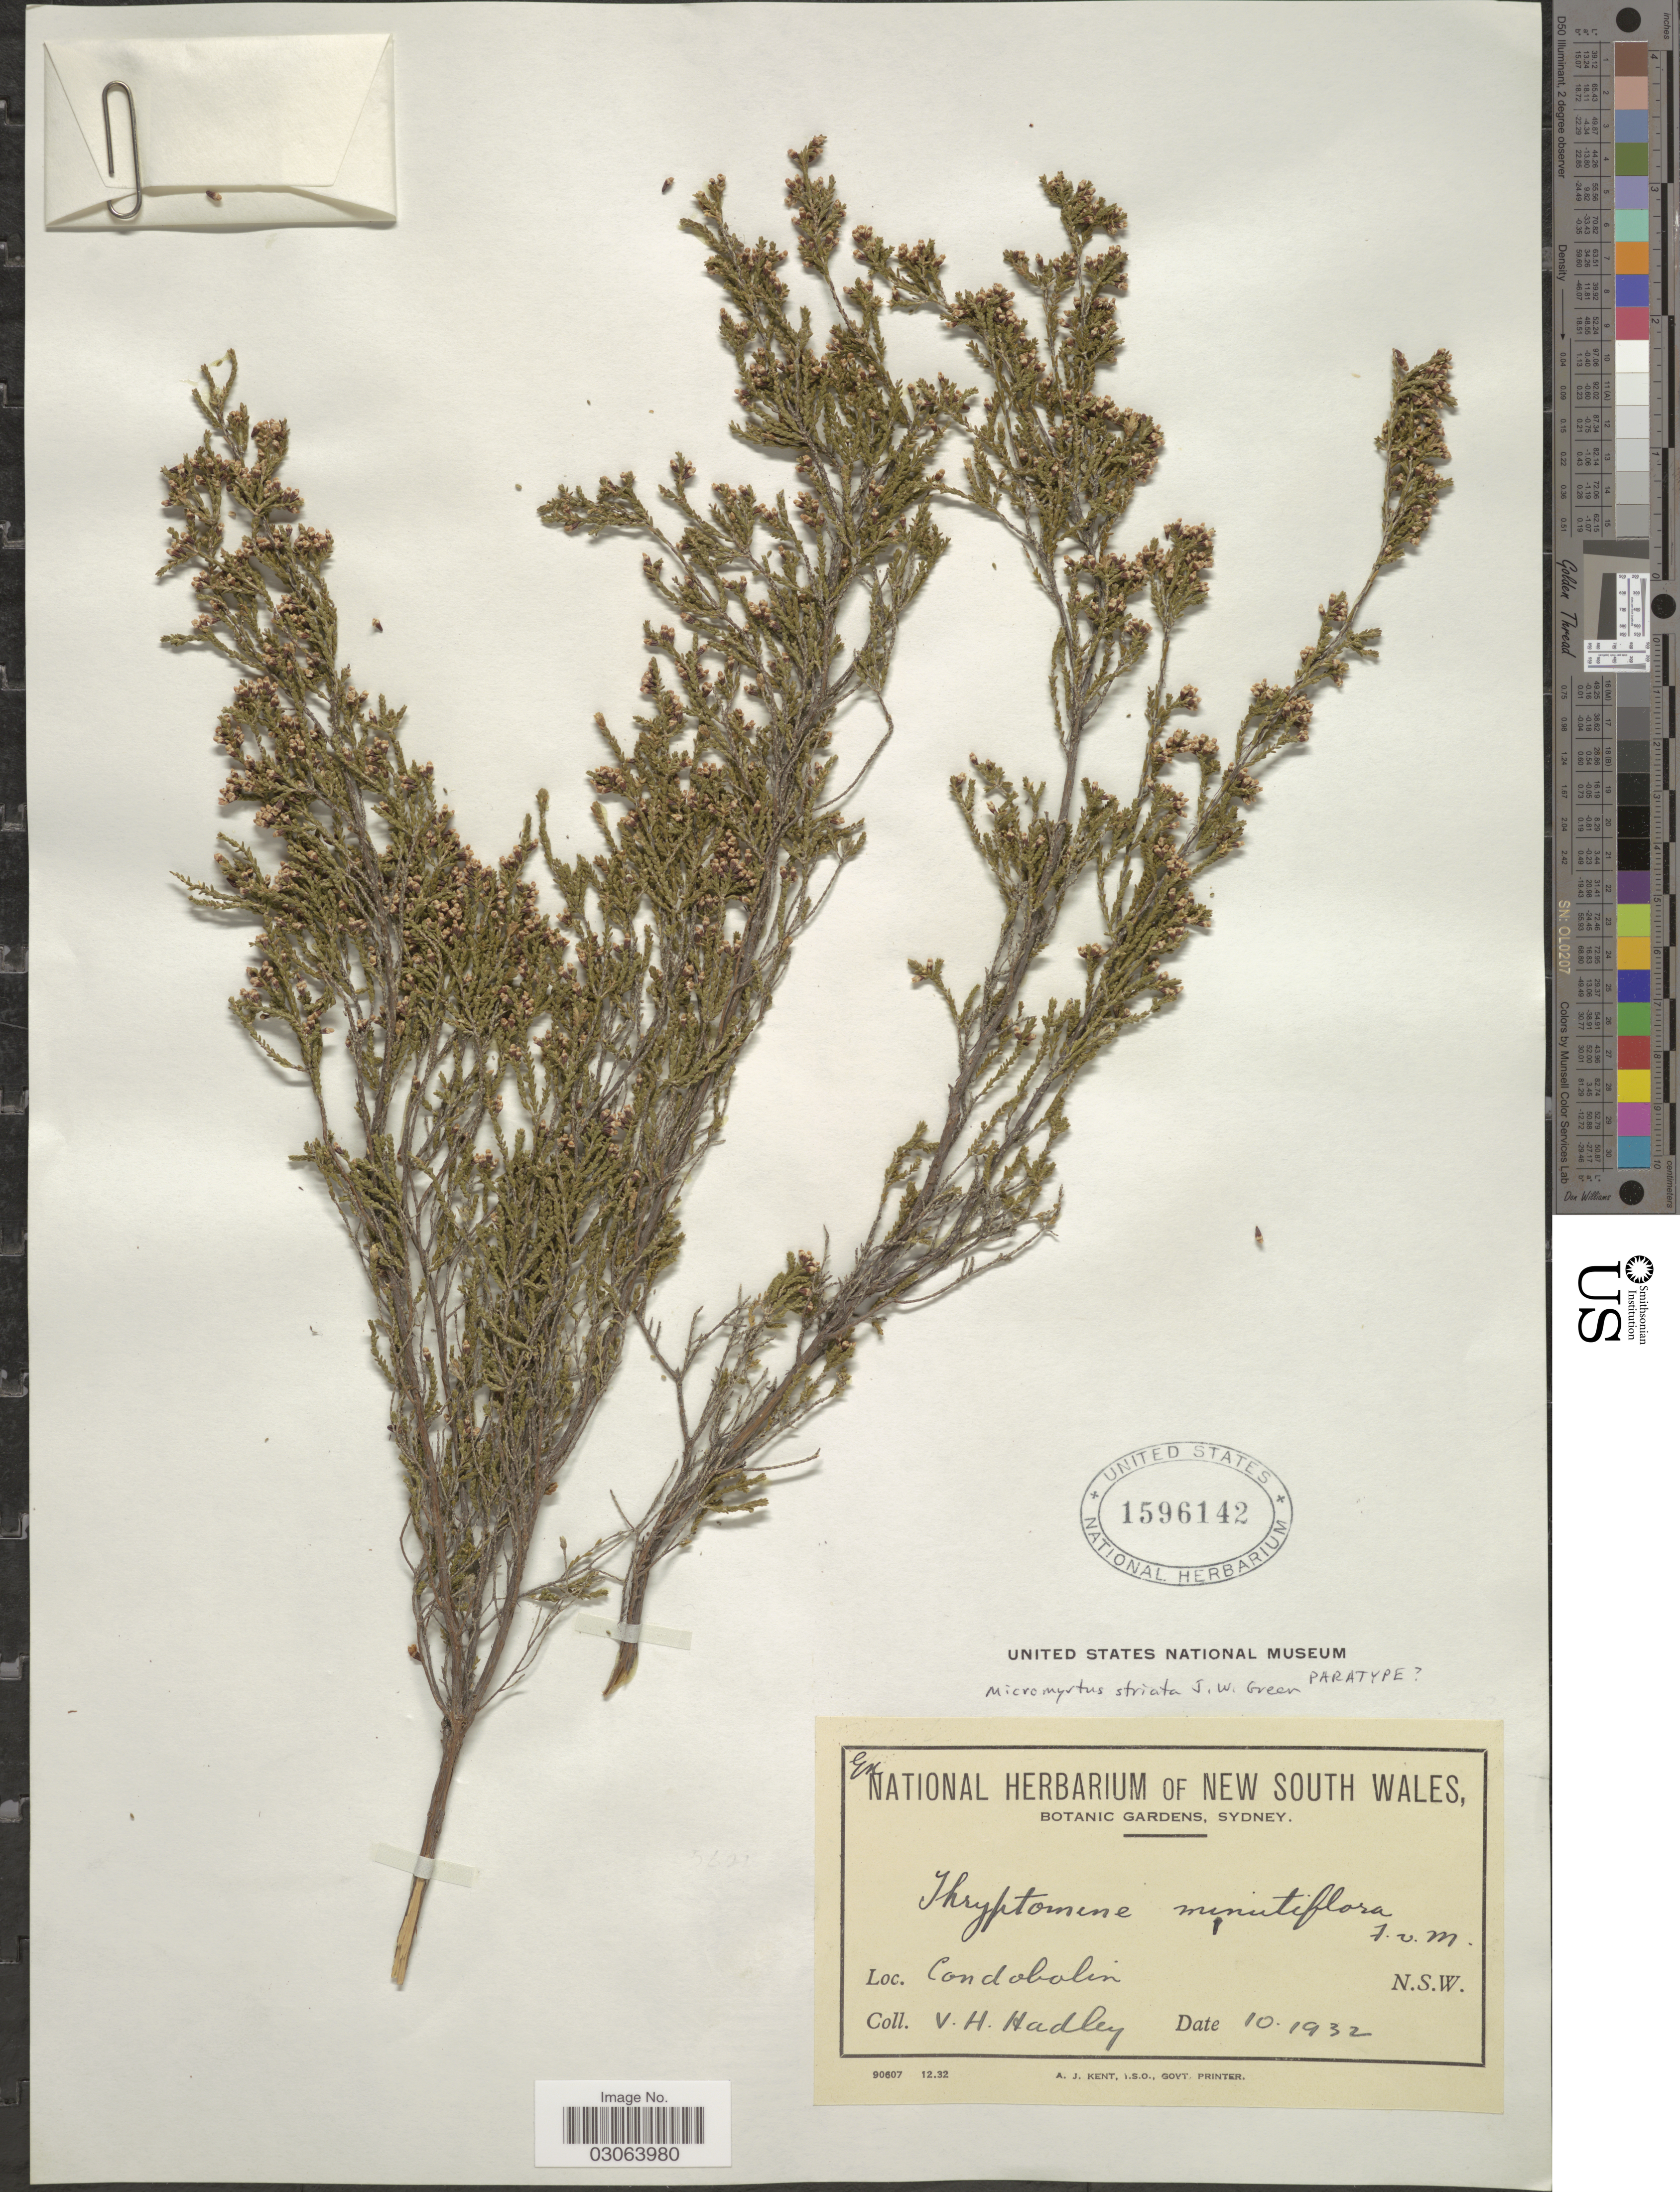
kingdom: Plantae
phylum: Tracheophyta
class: Magnoliopsida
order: Myrtales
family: Myrtaceae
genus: Micromyrtus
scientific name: Micromyrtus striata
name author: J.W. Green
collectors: V. Hadley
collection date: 1932-10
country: Australia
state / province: New South Wales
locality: Condobolin.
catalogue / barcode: US 1596142